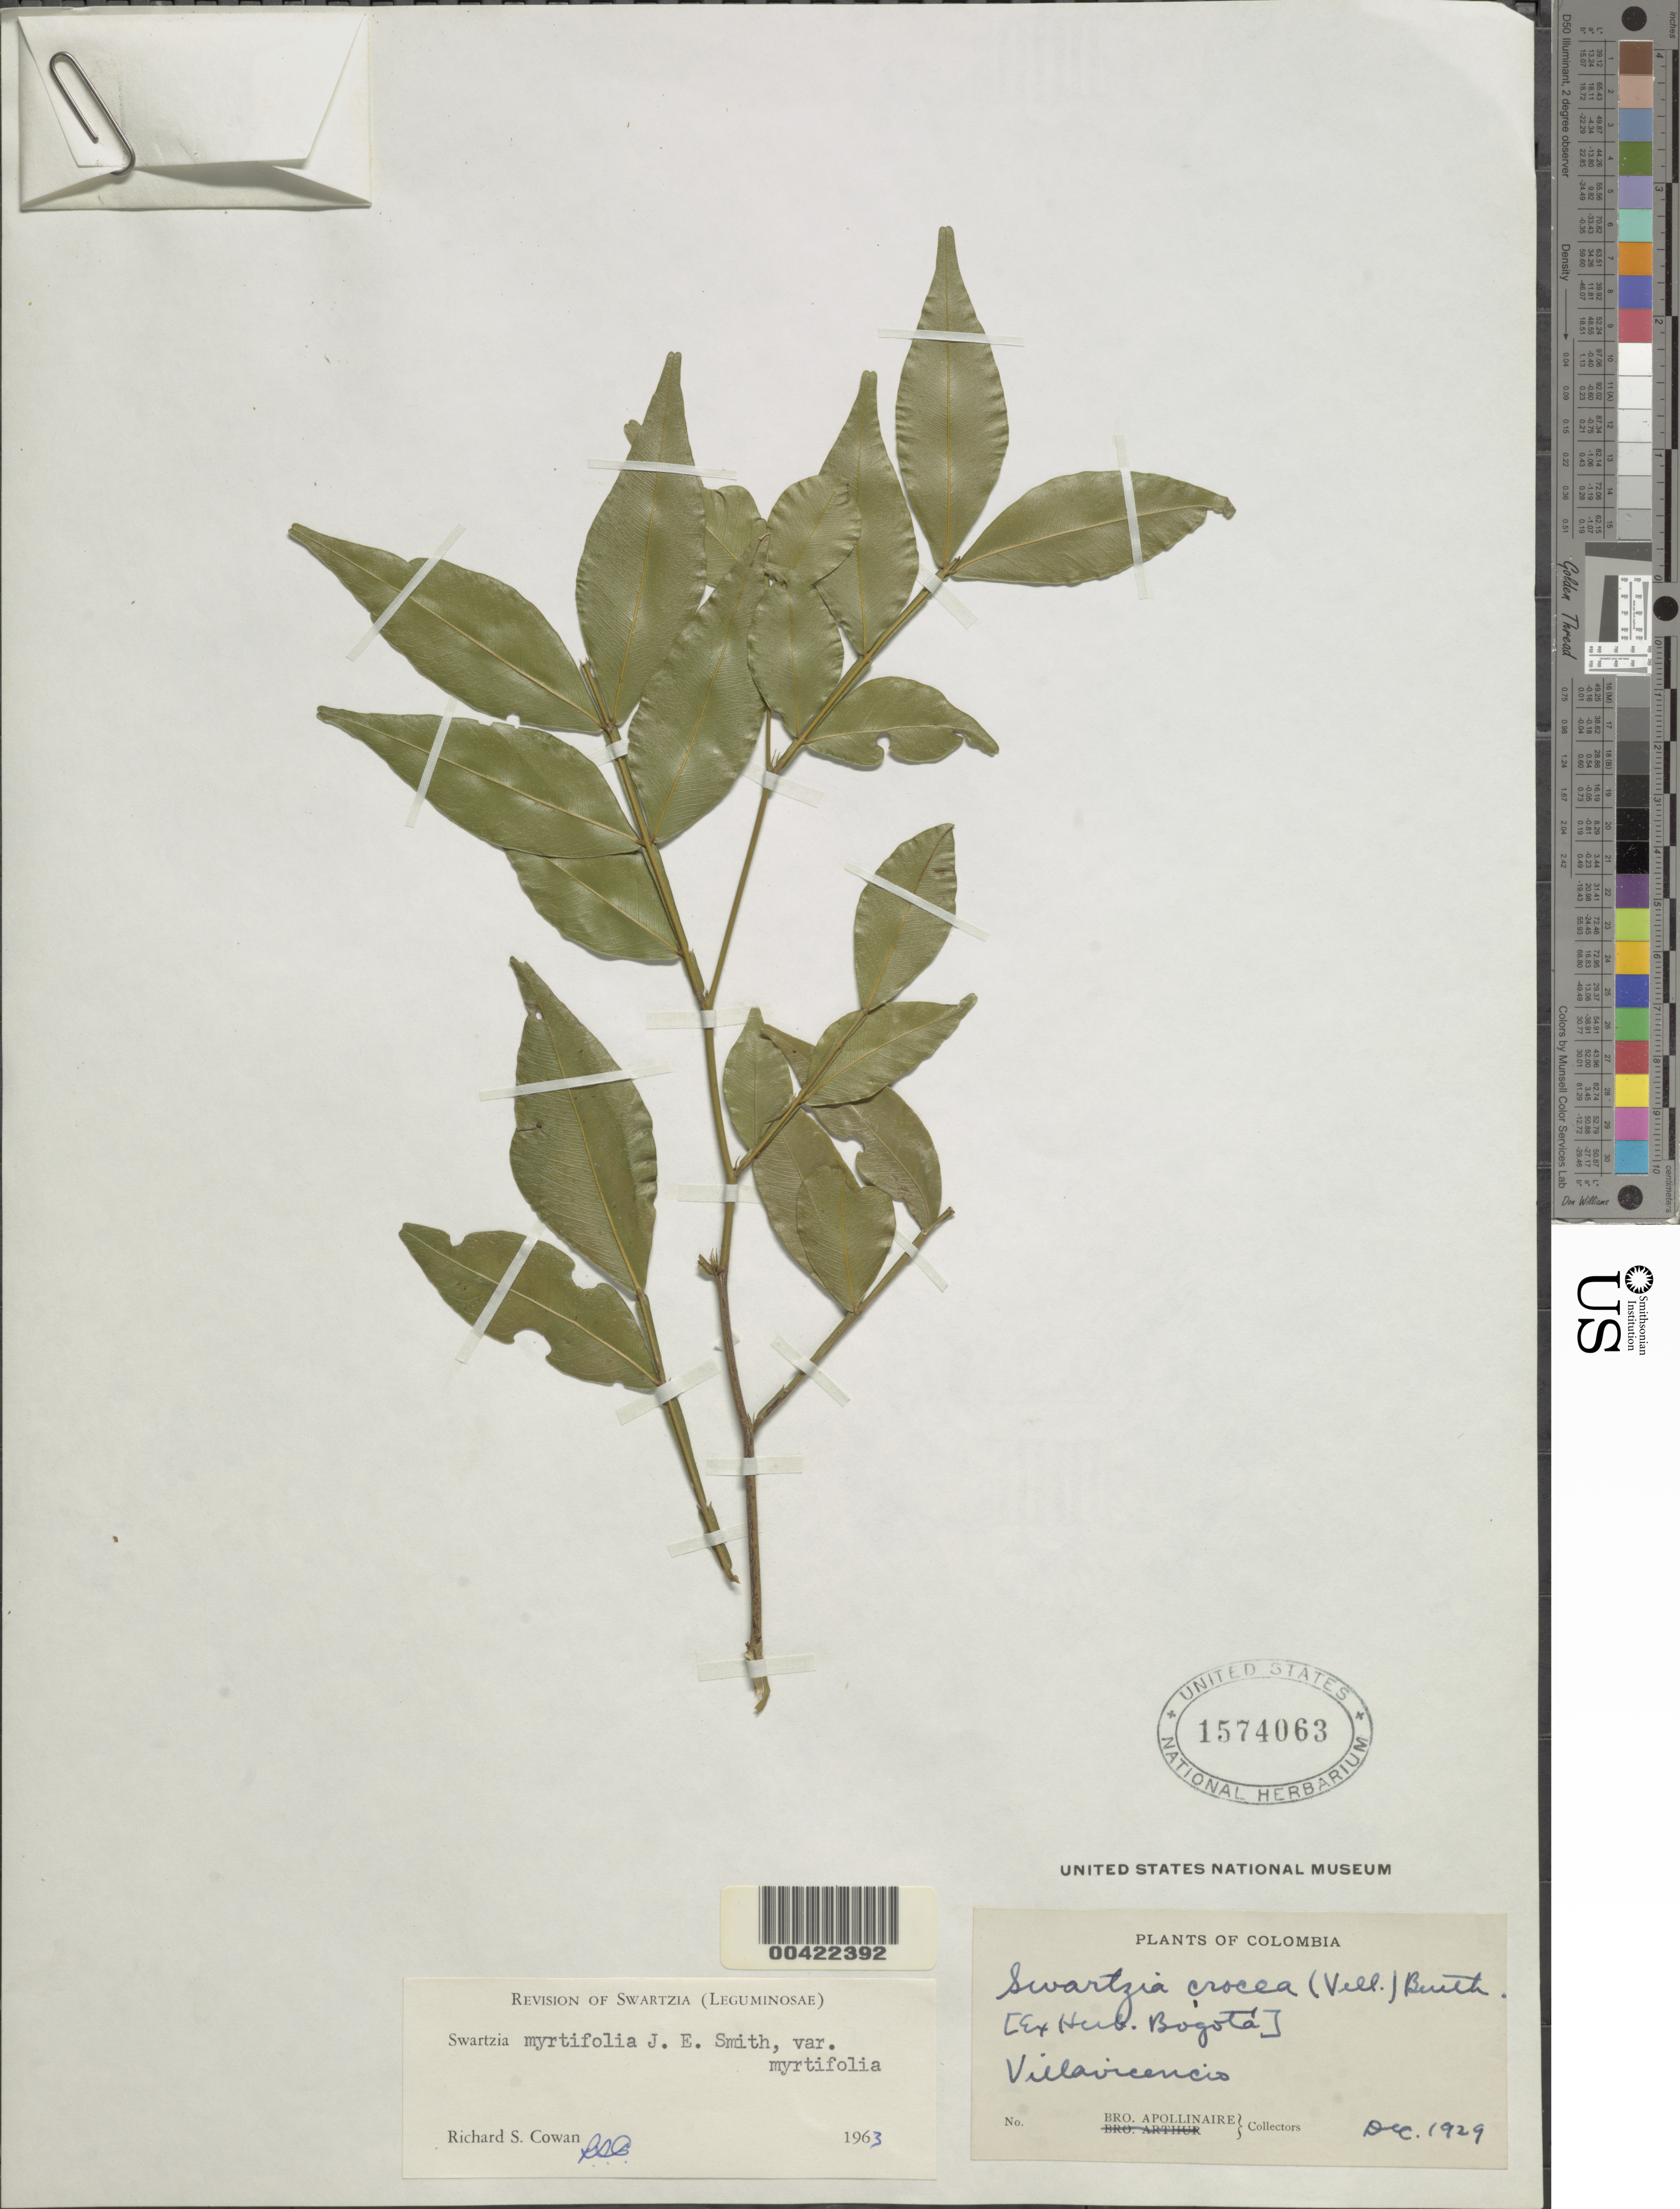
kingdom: Plantae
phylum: Tracheophyta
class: Magnoliopsida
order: Fabales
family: Fabaceae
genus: Swartzia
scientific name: Swartzia myrtifolia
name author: Sm.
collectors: B. Apolinar Maria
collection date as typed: Dec 1929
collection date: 1929-12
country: Colombia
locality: Villa Vicencia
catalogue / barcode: US 1574063